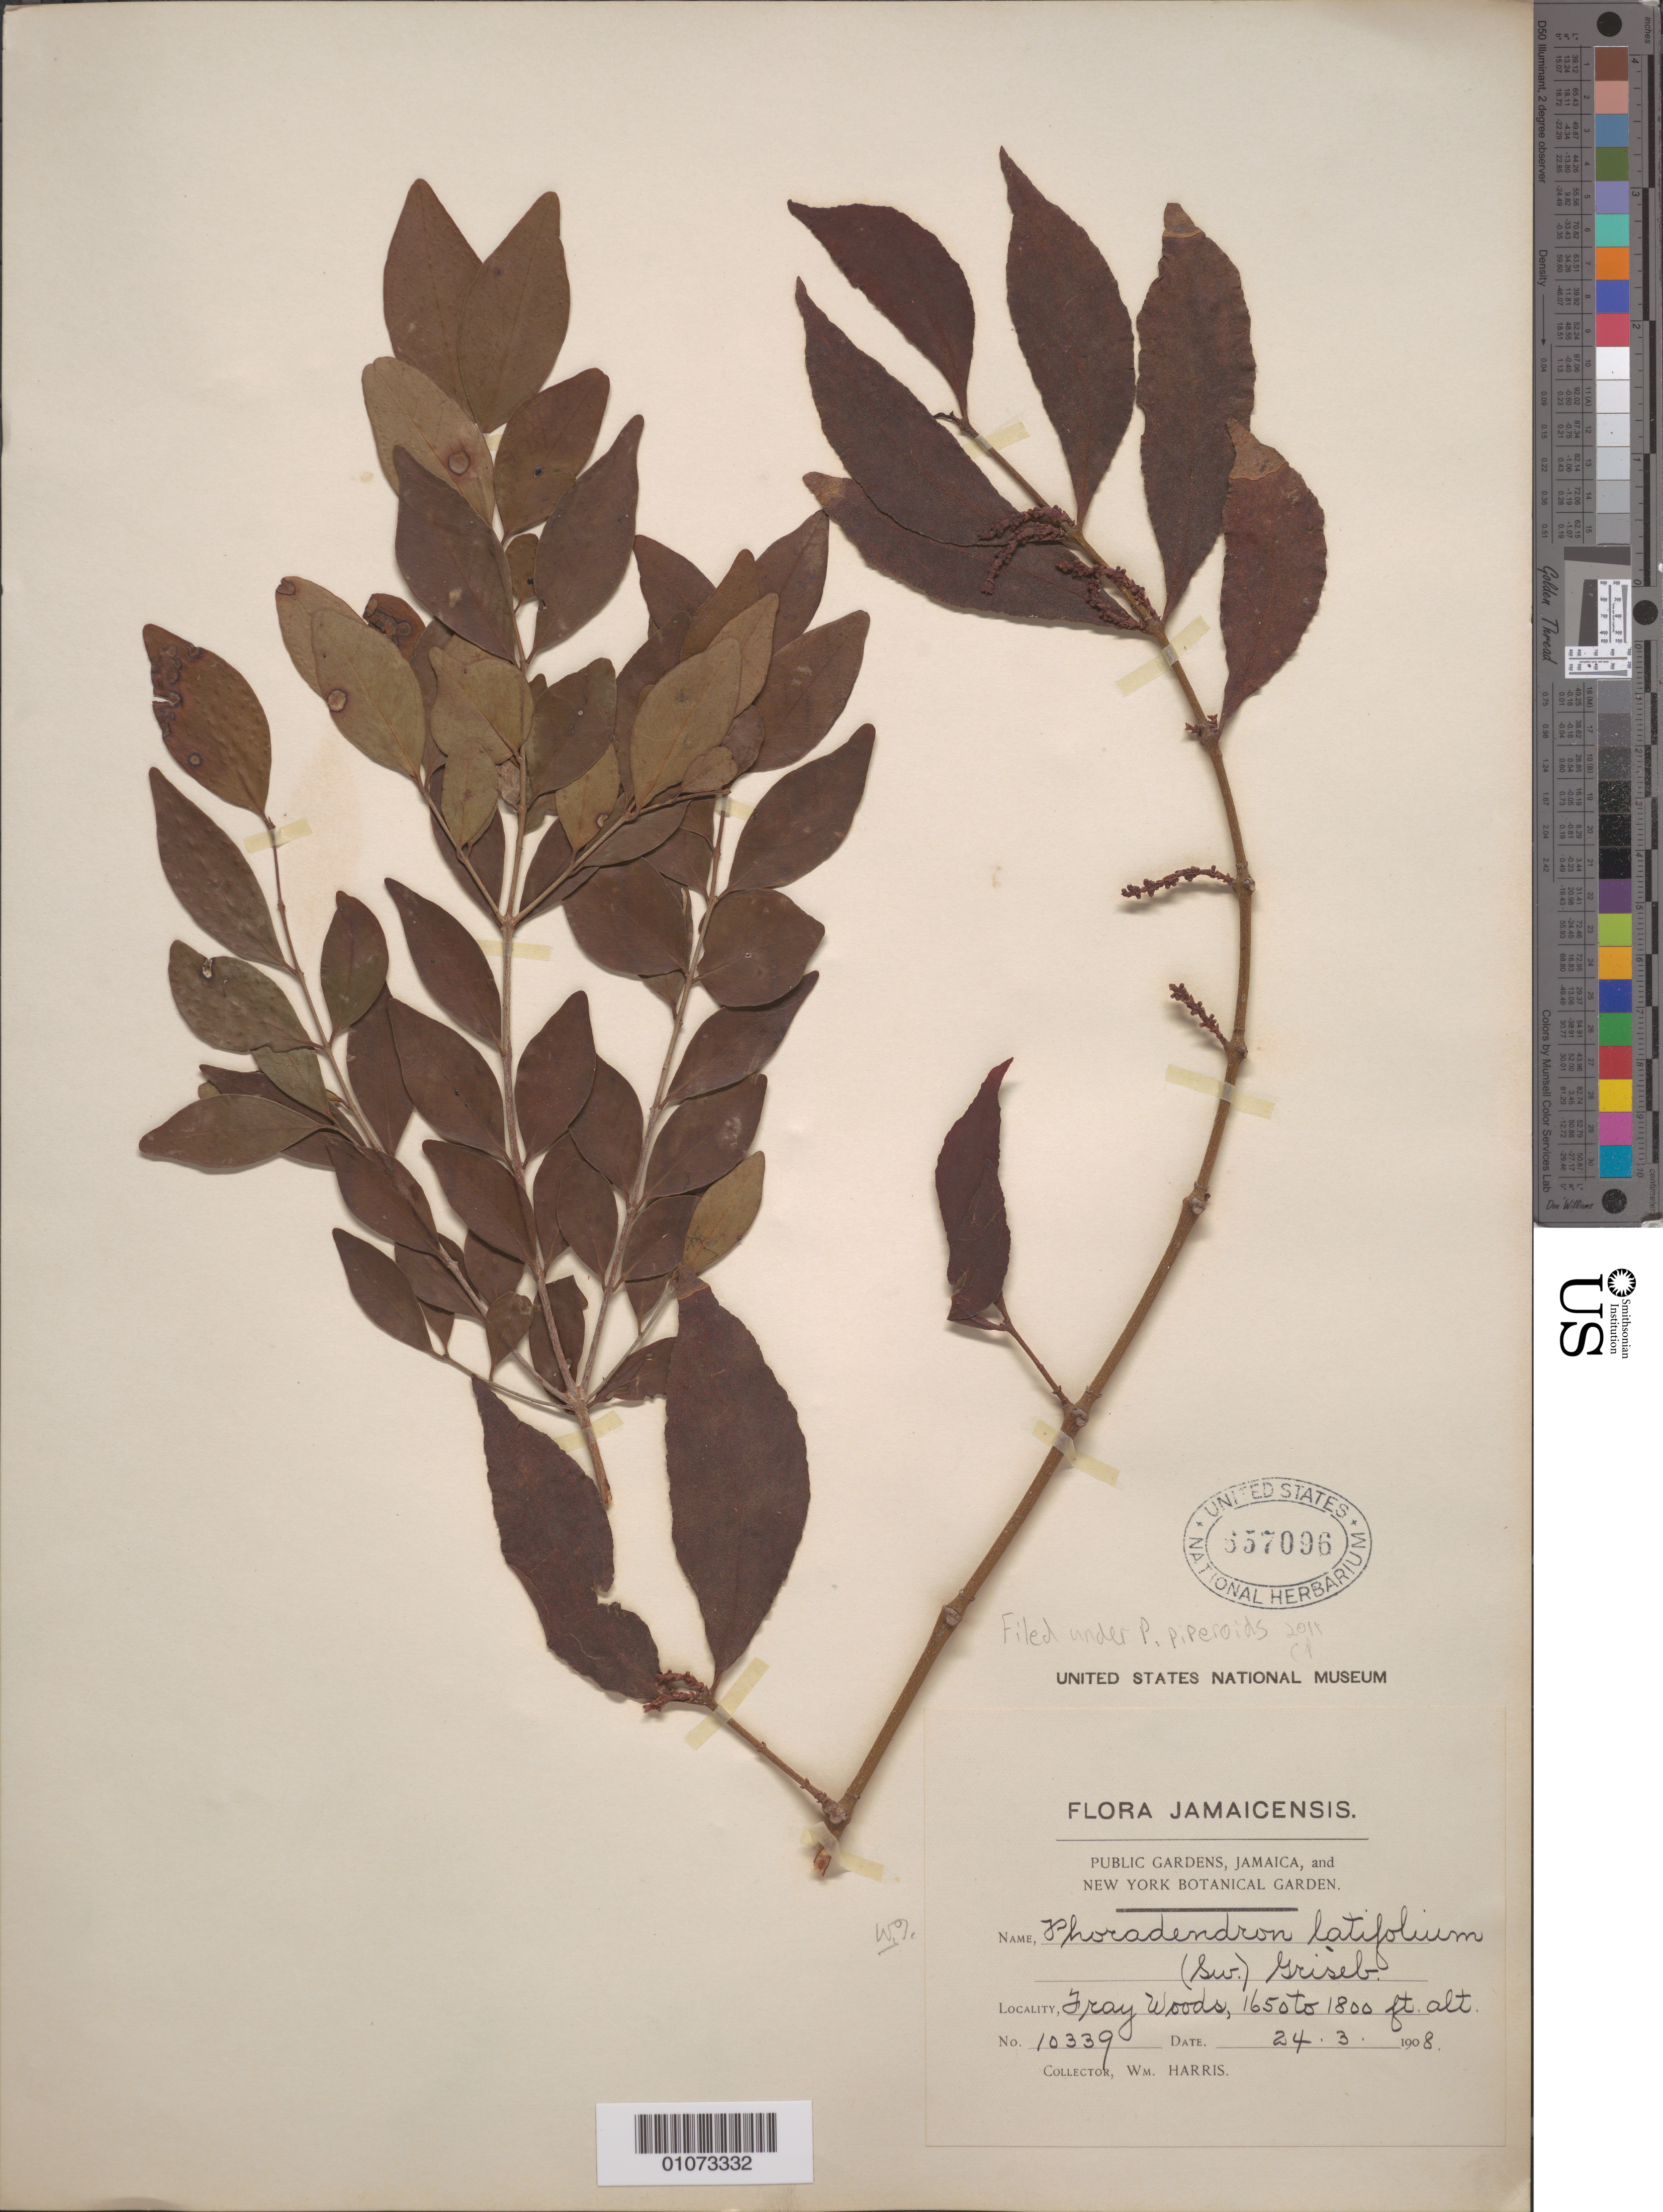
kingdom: Plantae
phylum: Tracheophyta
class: Magnoliopsida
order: Santalales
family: Viscaceae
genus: Phoradendron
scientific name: Phoradendron piperoides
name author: (Kunth) Trel.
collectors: W. Harris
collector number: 10339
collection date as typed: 24 Mar 1908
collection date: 1908-03-24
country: Jamaica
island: Jamaica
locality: Gray Woods,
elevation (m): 503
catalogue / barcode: US 557096